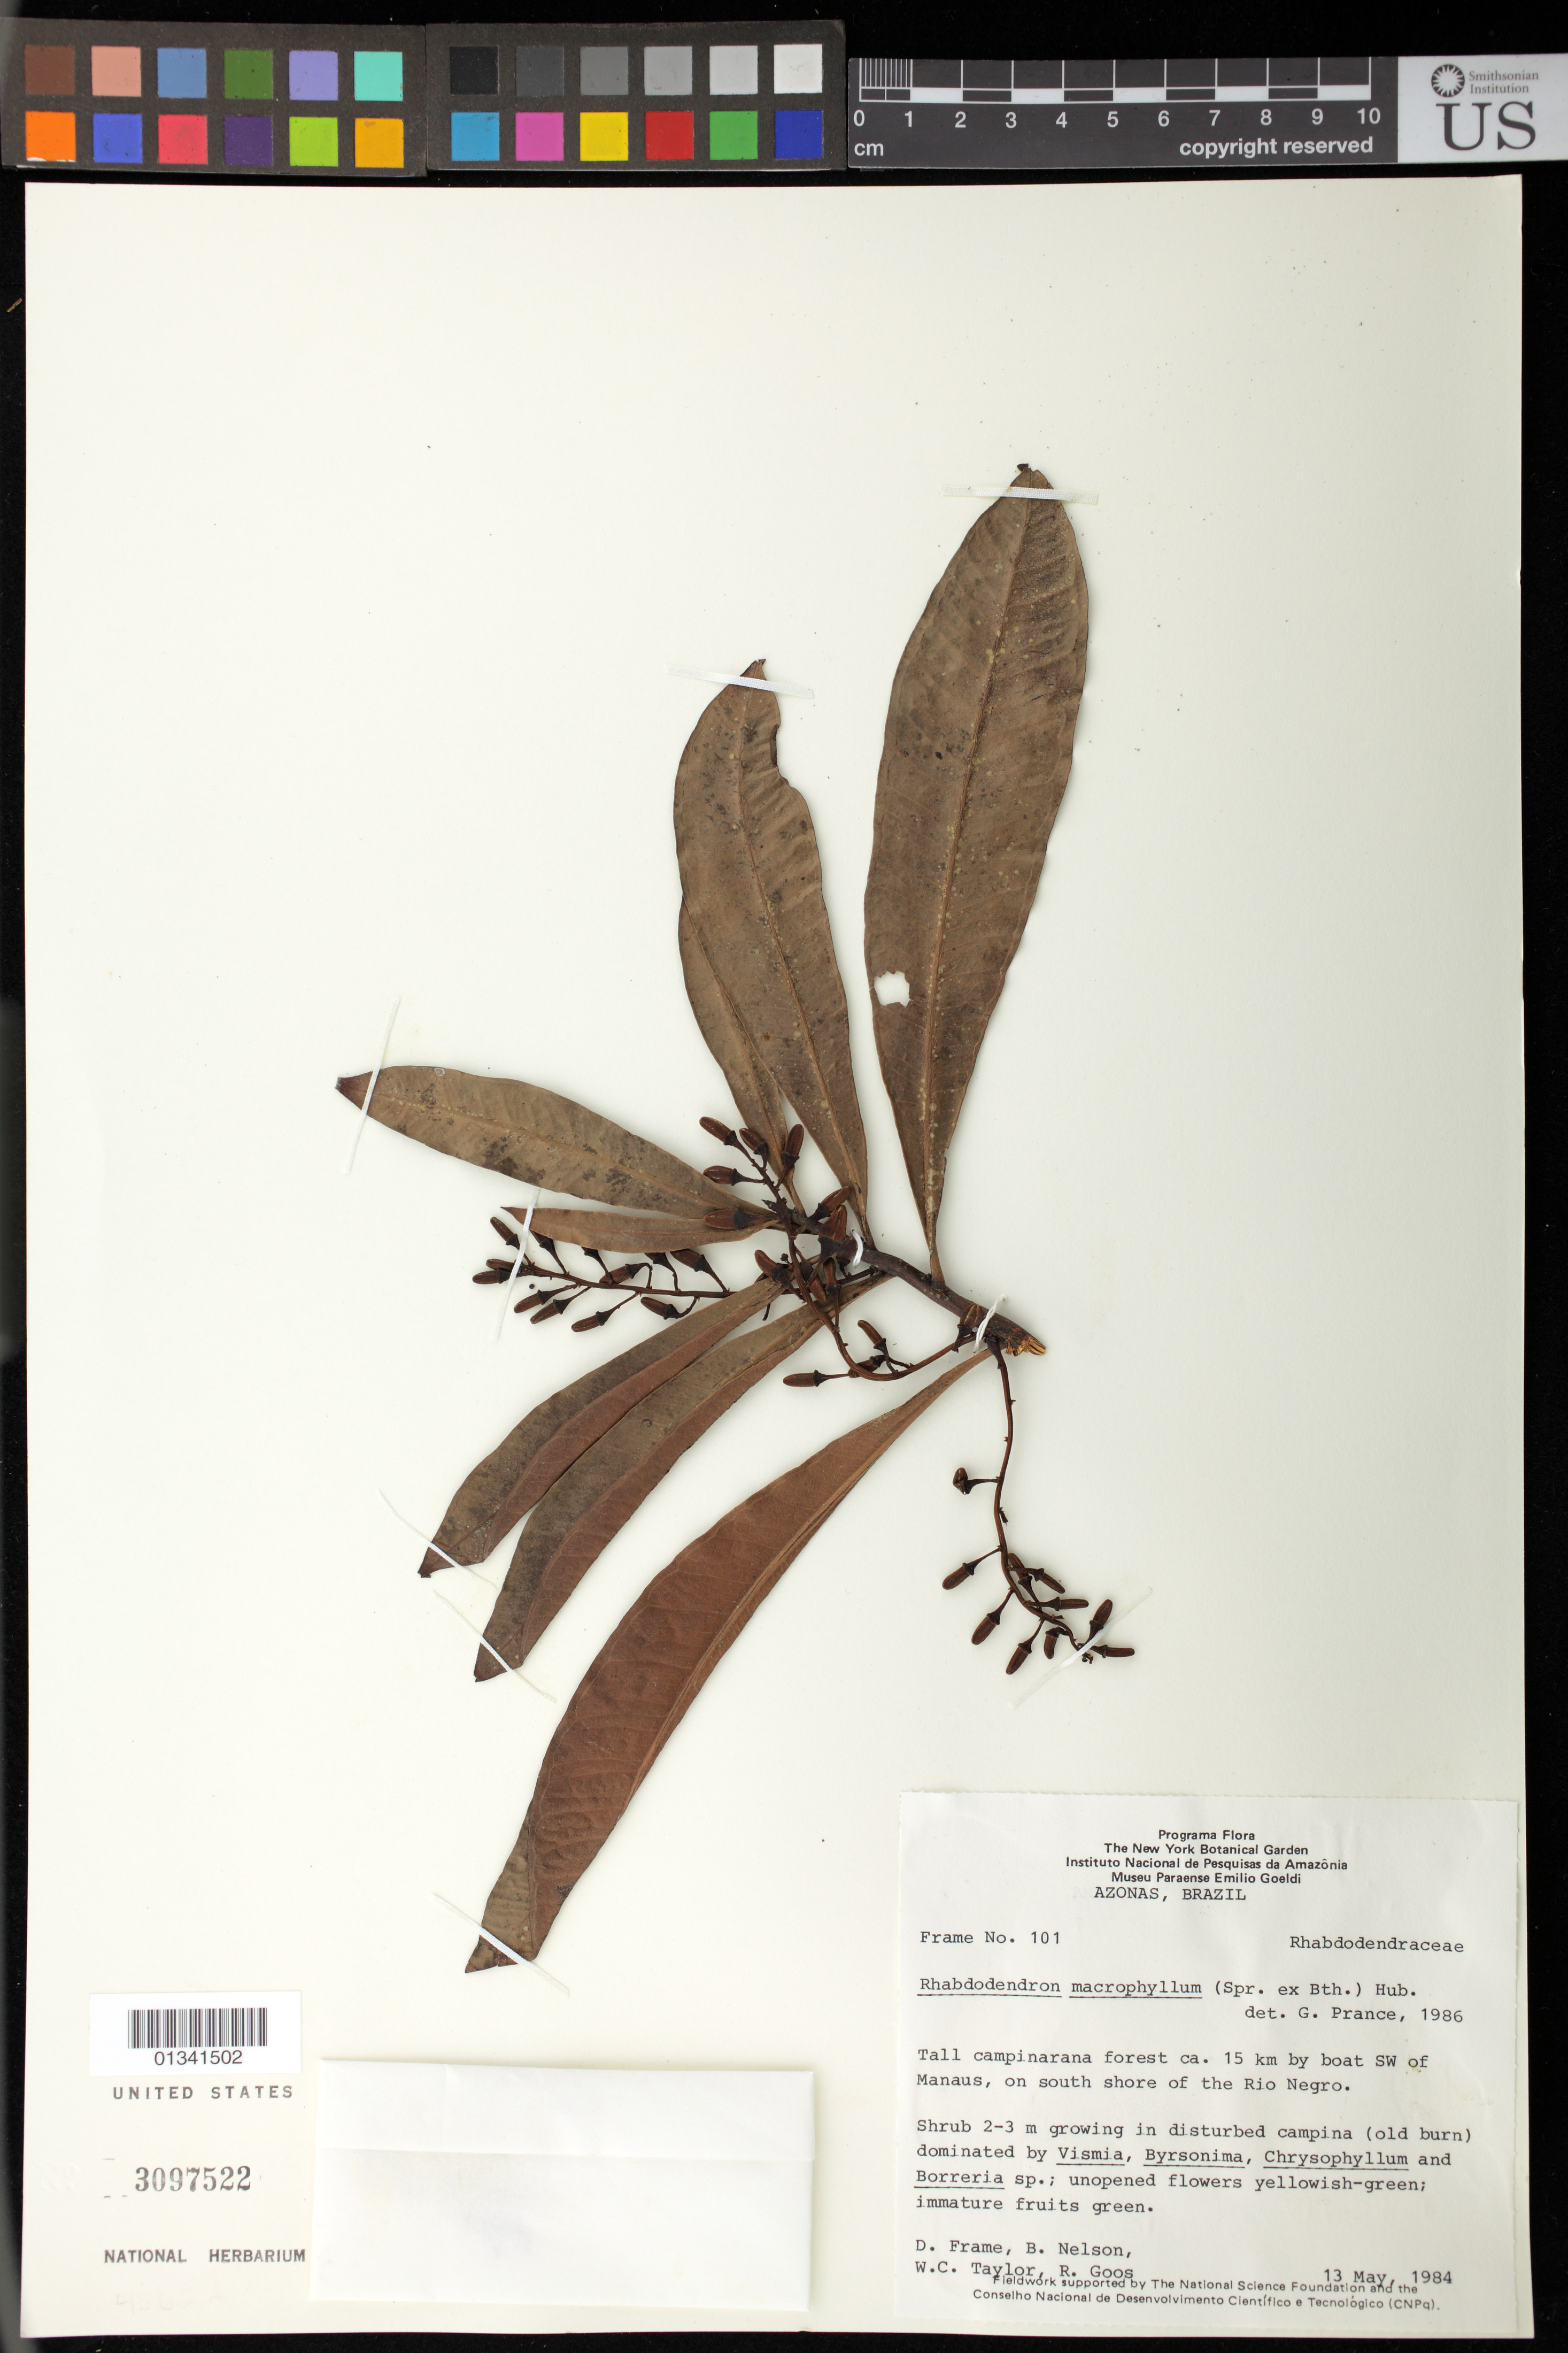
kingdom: Plantae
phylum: Tracheophyta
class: Magnoliopsida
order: Caryophyllales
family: Rhabdodendraceae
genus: Rhabdodendron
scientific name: Rhabdodendron macrophyllum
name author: (Spruce ex Benth.) Huber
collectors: D. Frame, B. Nelson, W. C. Taylor & R. Goos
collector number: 101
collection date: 1984-05-13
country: Brazil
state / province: Amazonas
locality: Ca. 15km by boat SW of Manaus, on south shore of Rio Negro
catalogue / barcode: US 3097522